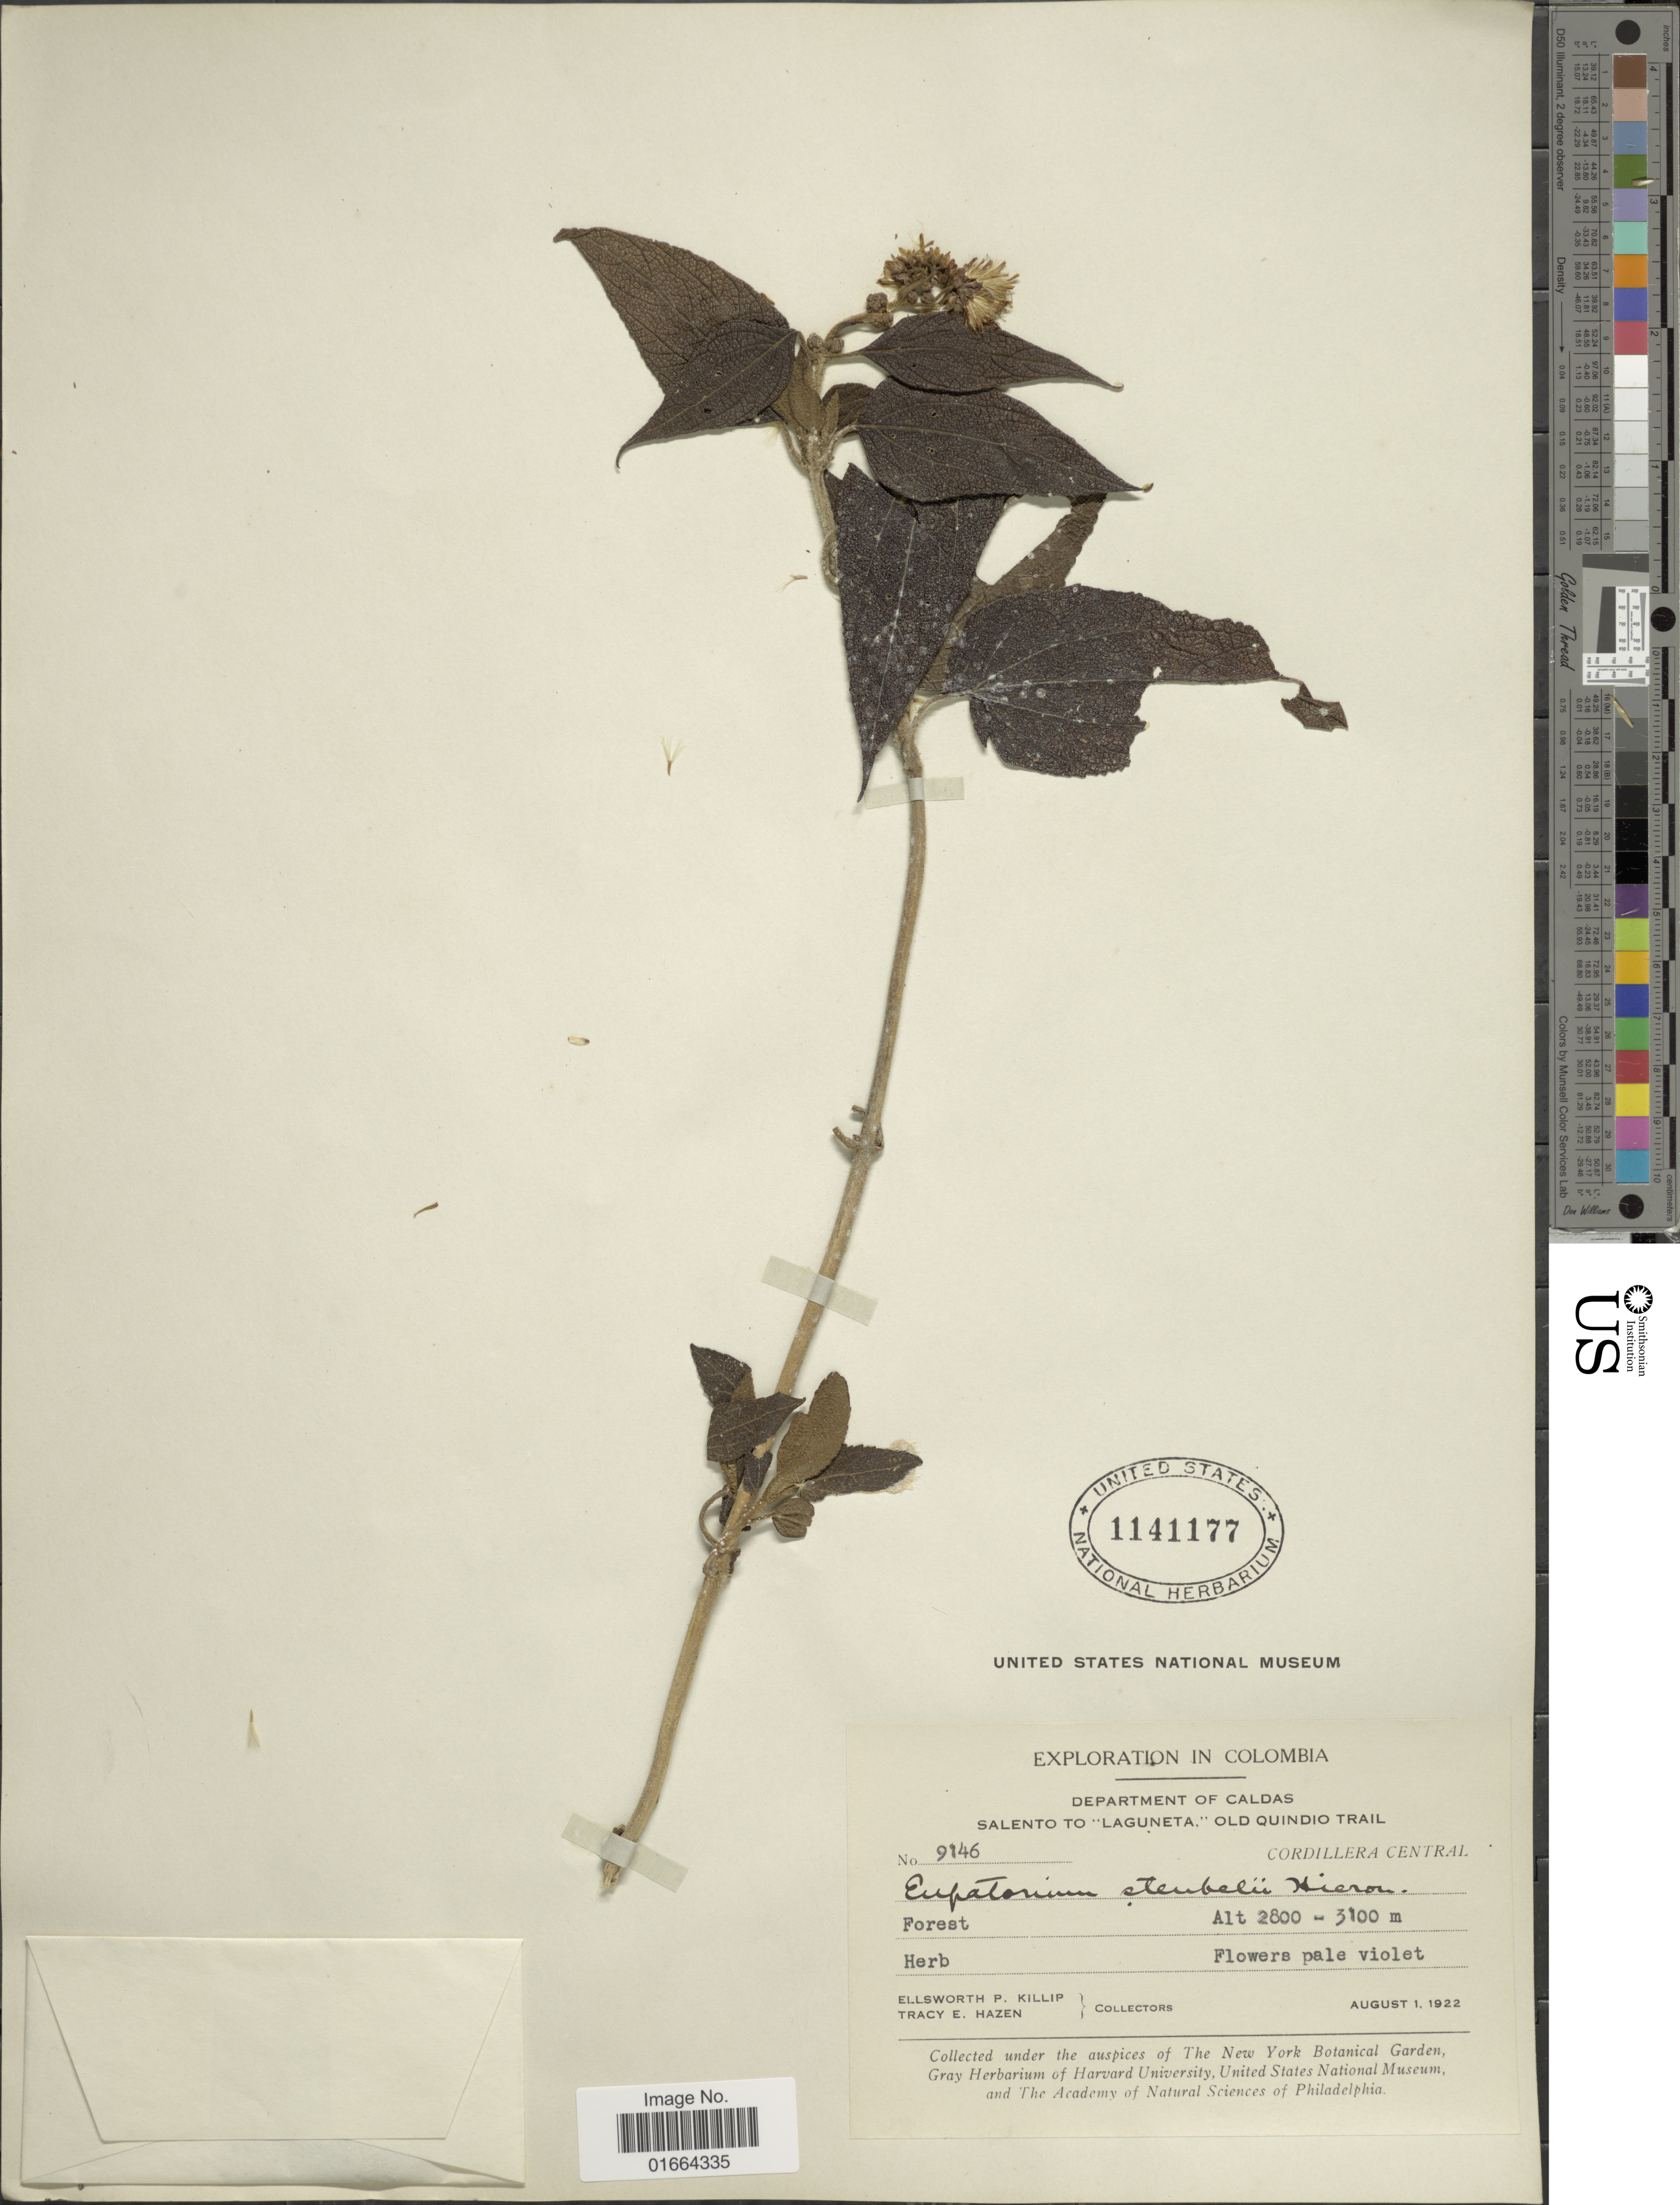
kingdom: Plantae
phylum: Tracheophyta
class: Magnoliopsida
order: Asterales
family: Asteraceae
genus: Asplundianthus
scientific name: Asplundianthus pseudostuebelii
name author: R.M. King & H. Rob.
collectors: E. P. Killip & T. E. Hazen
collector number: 9146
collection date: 1922-08-01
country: Colombia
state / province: Caldas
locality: Salento to "Laguneta," Old Quindio Trail. Cordillera Central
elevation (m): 2800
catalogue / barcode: US 1141177